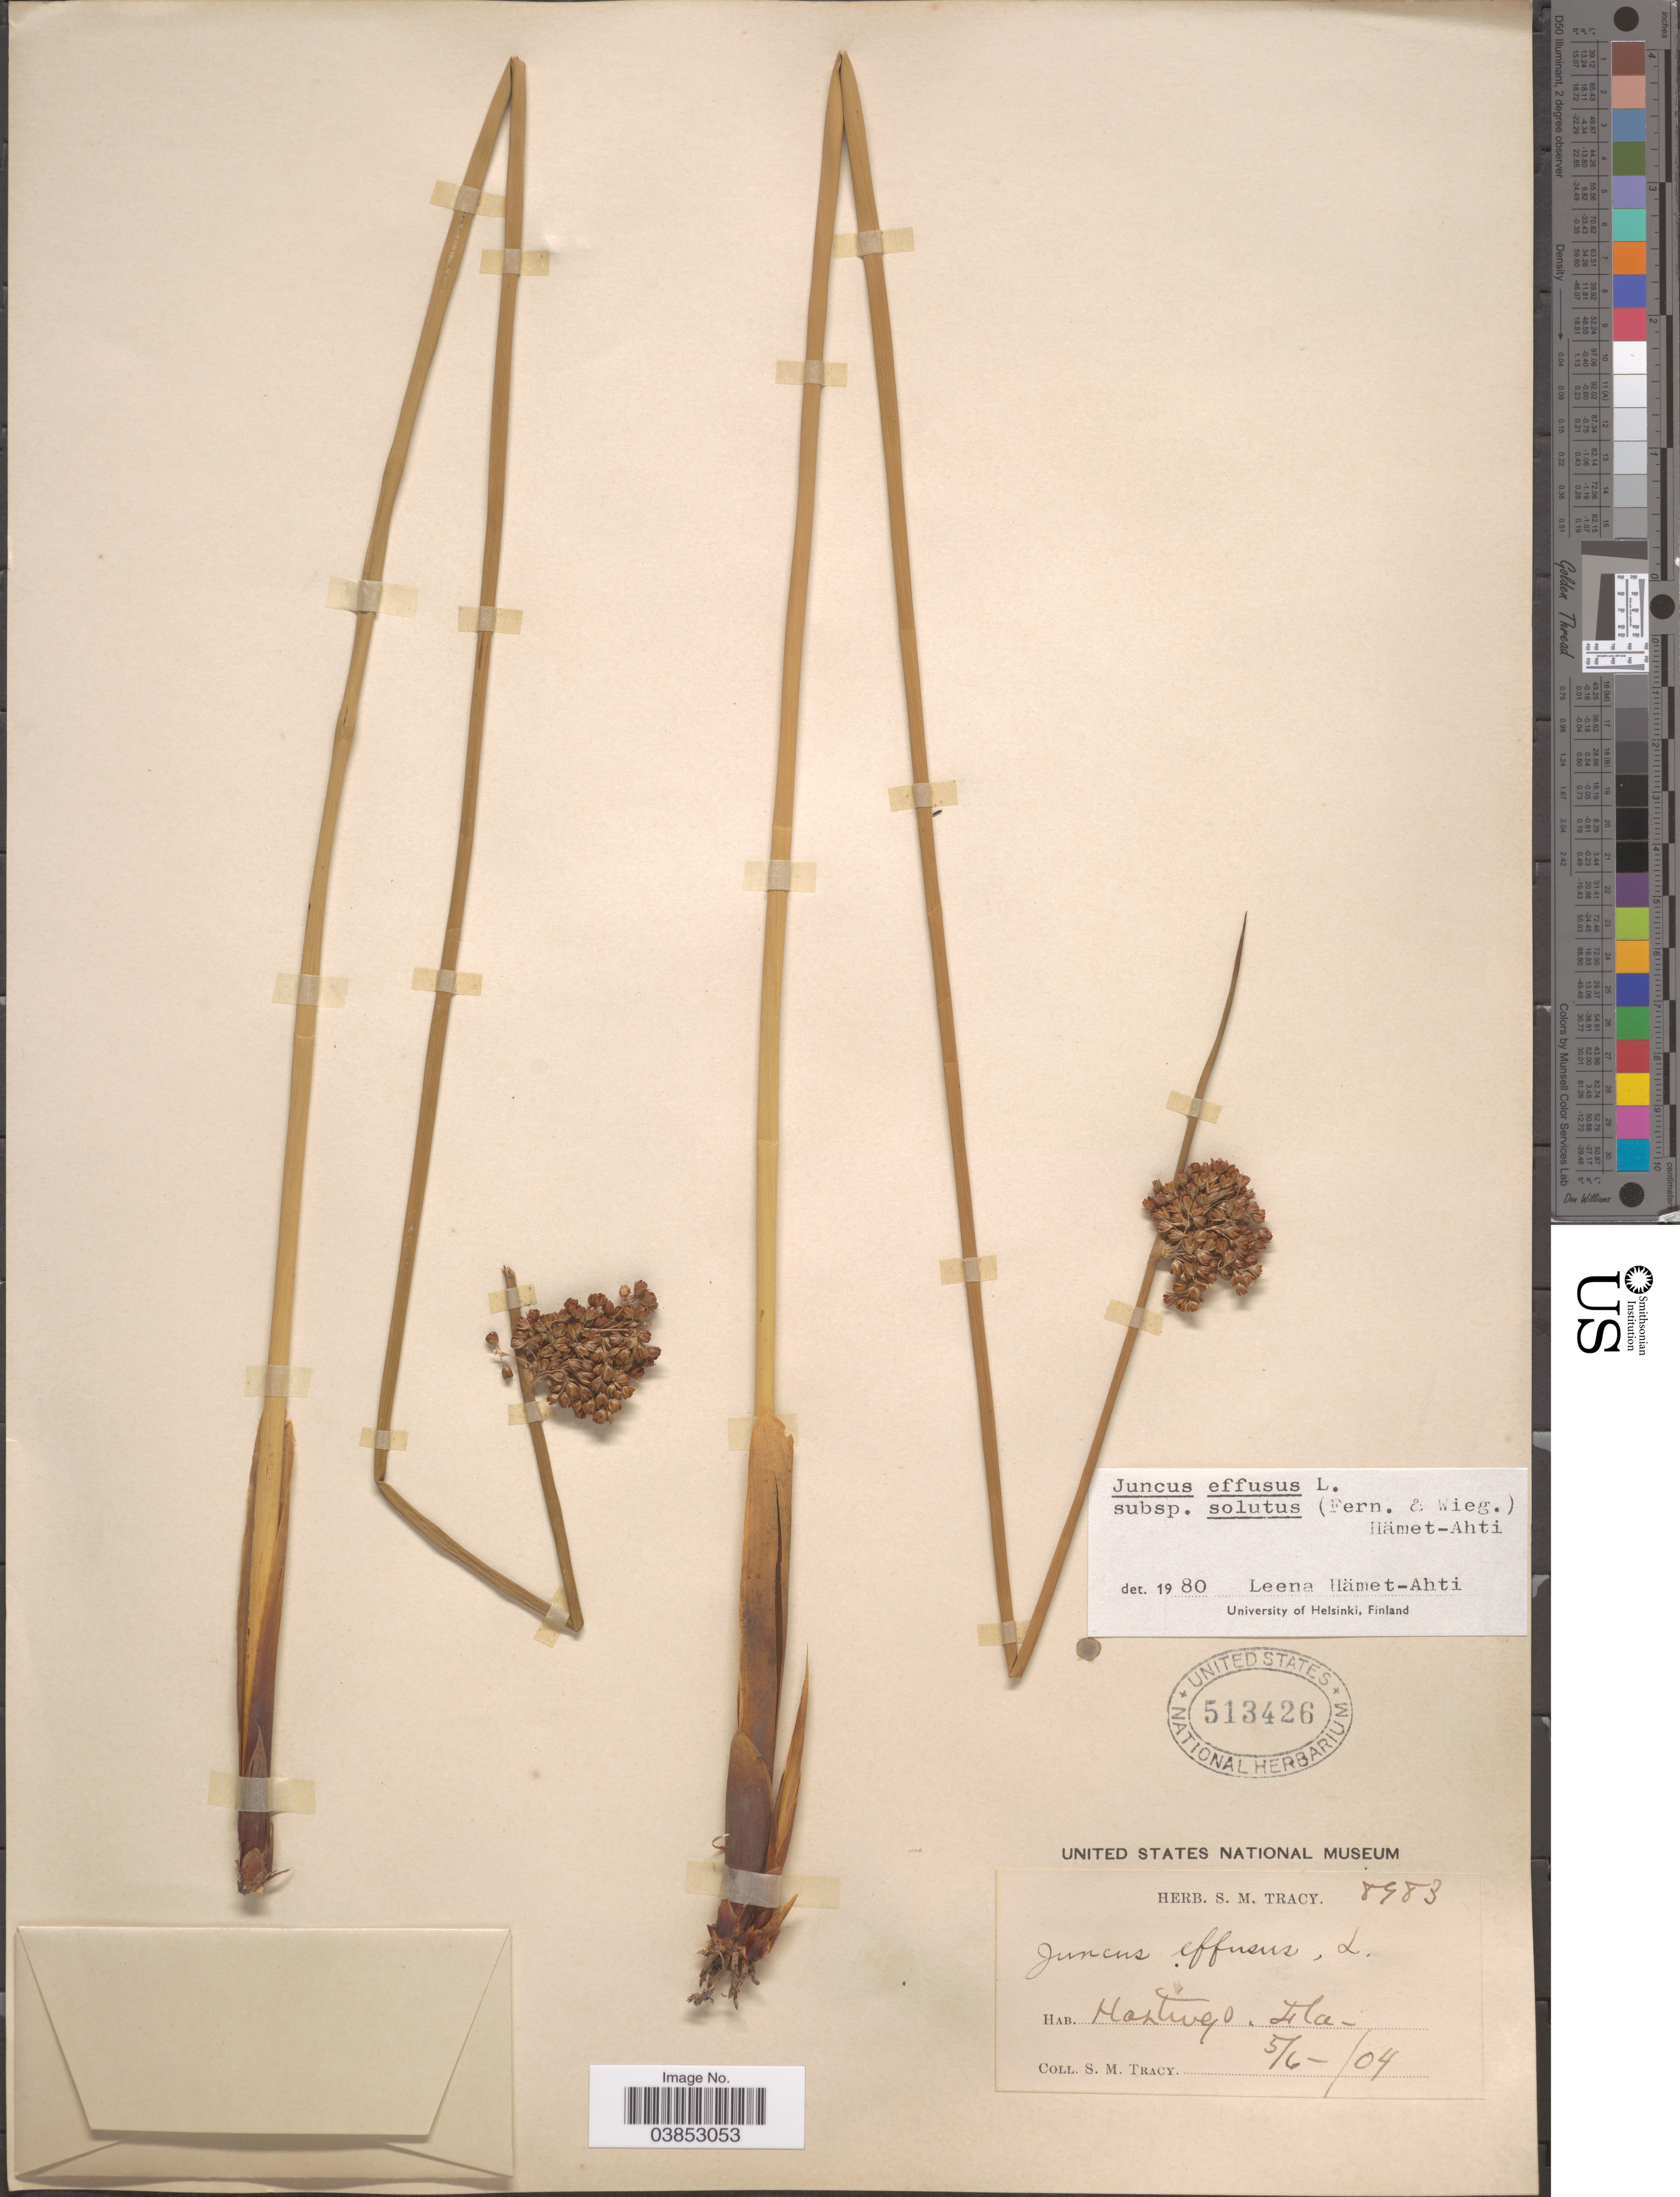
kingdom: Plantae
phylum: Tracheophyta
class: Liliopsida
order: Poales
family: Juncaceae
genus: Juncus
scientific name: Juncus effusus var. solutus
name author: Fernald & Wiegand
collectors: S. M. Tracy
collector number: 8983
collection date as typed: Transcribed d/m/y: 6/5/4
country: United States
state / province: Florida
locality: Hastings.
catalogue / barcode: US 513426